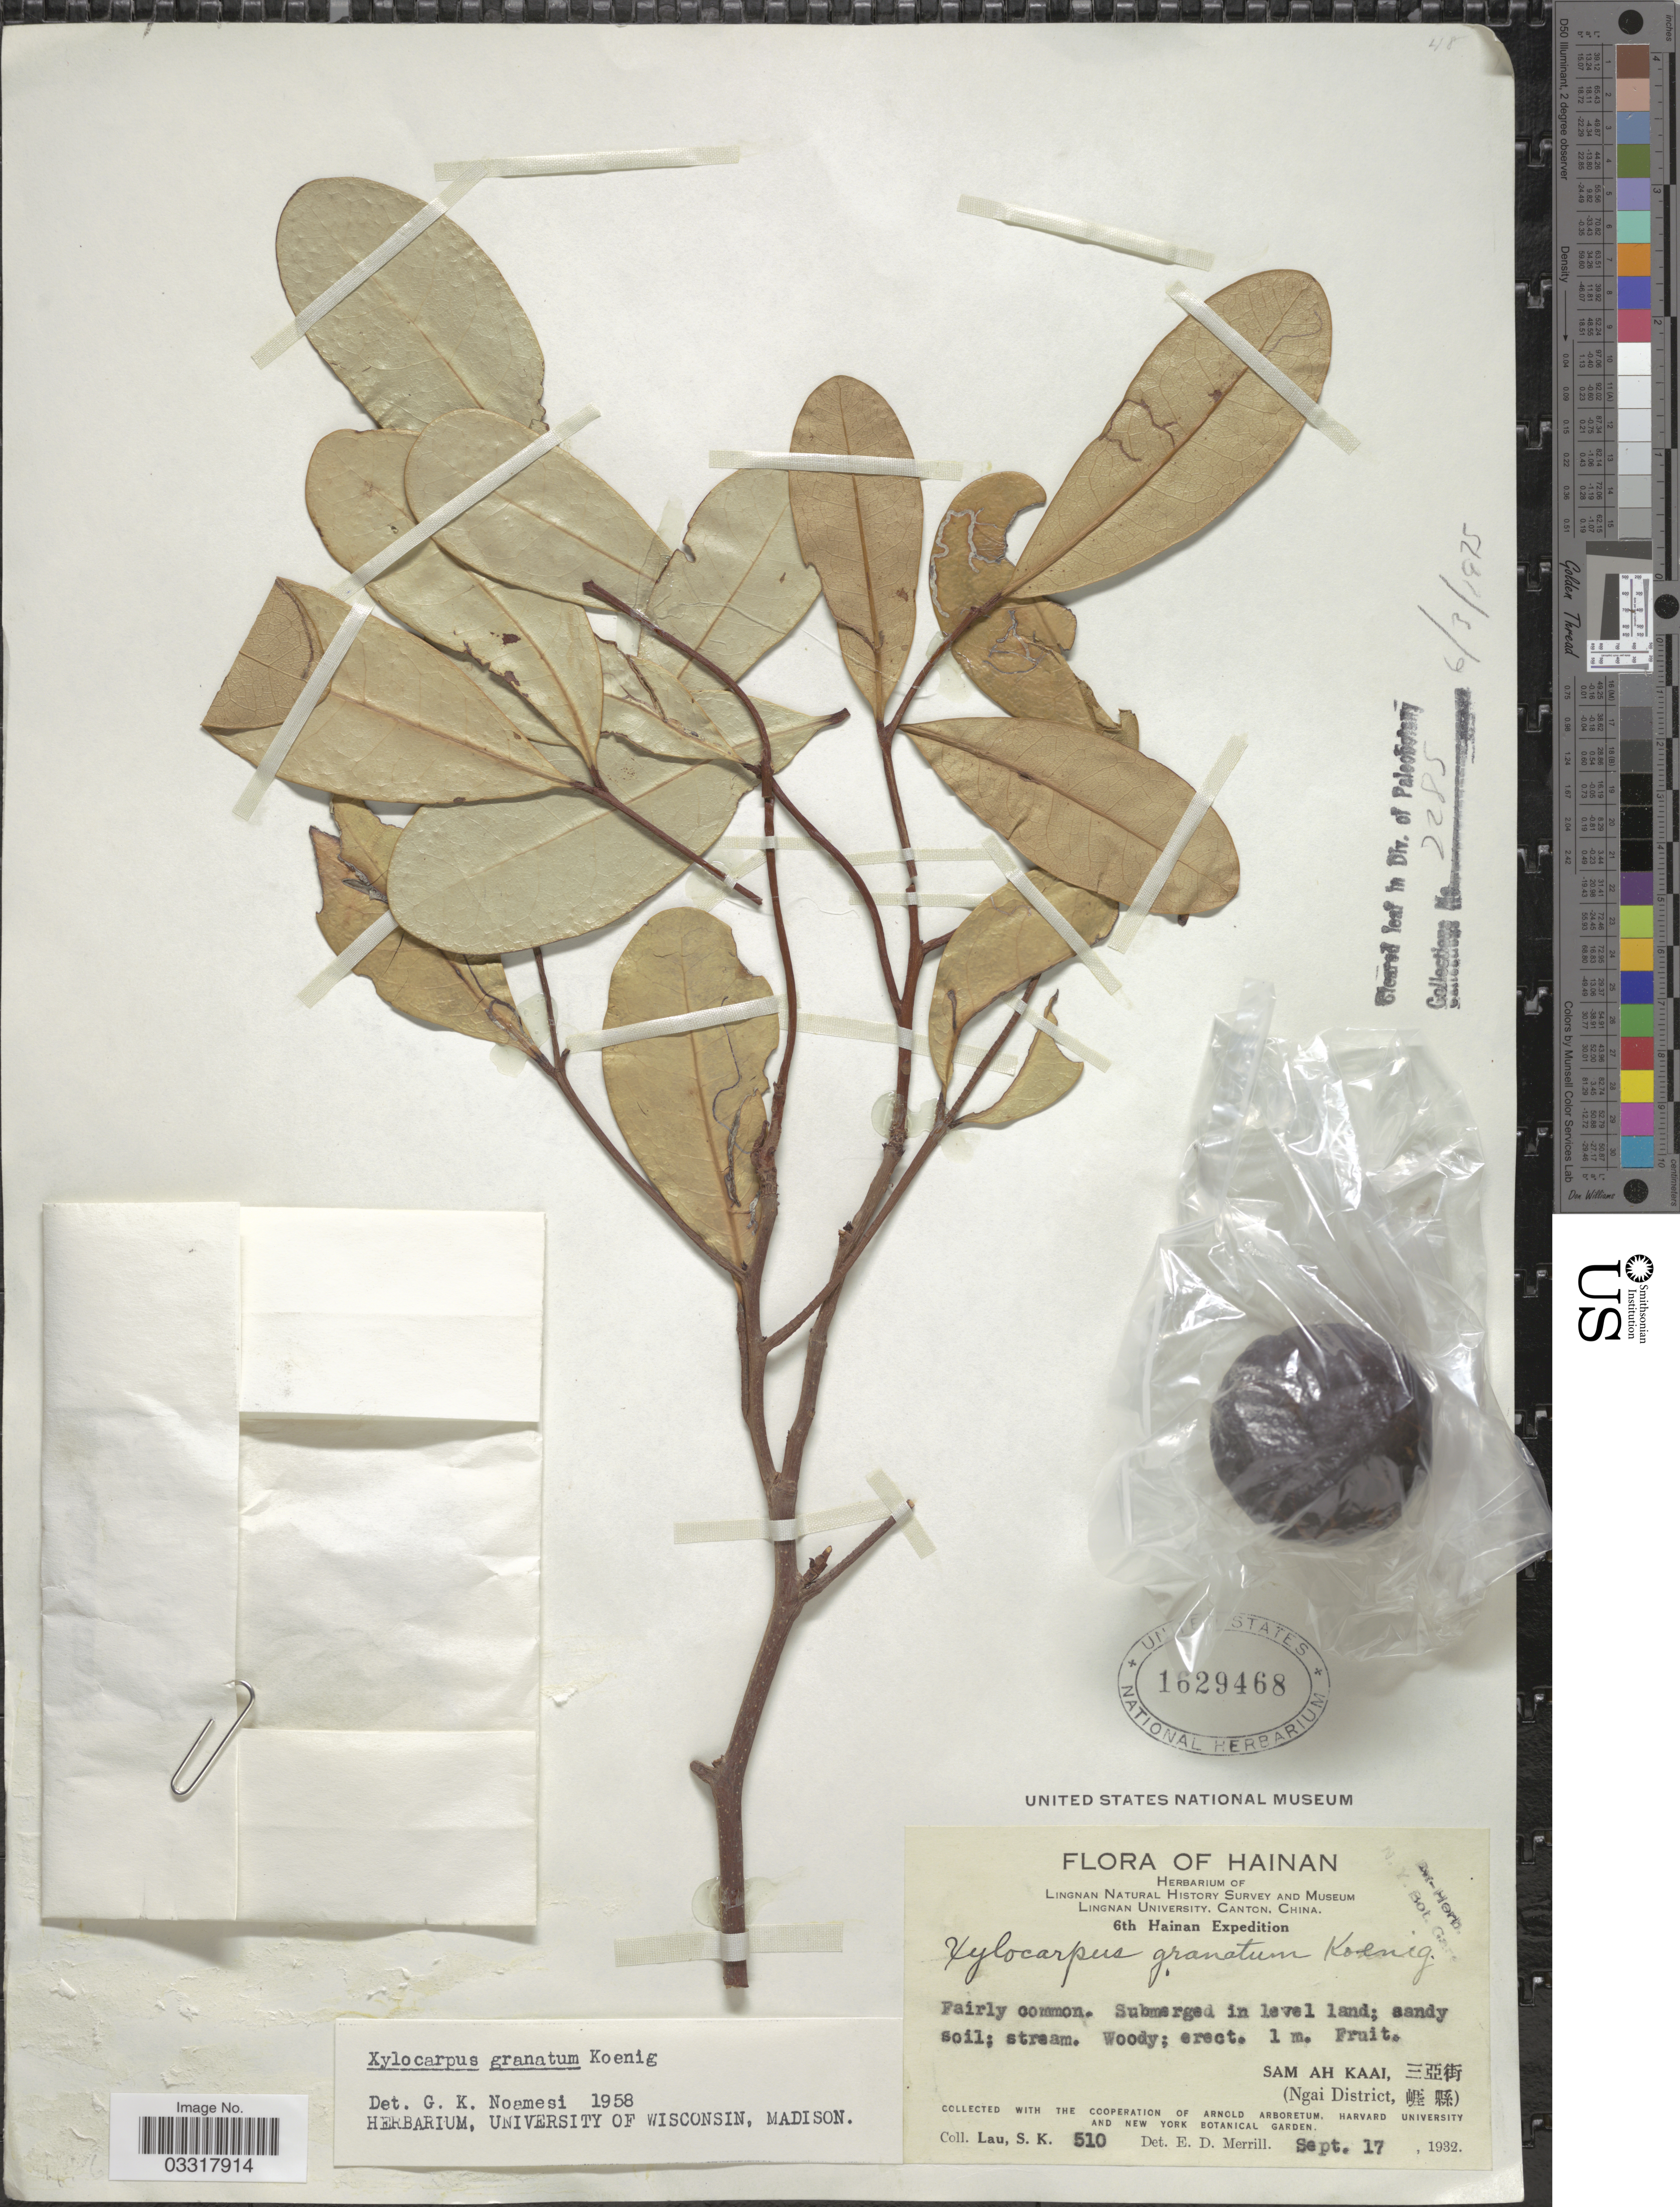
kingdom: Plantae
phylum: Tracheophyta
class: Magnoliopsida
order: Sapindales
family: Meliaceae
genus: Xylocarpus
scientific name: Xylocarpus granatum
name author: J. Koenig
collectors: S. K. Lau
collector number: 510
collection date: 1932-09-17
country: China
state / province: Hainan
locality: Sam Ah Kaai. (Ngai District).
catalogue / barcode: US 1629468